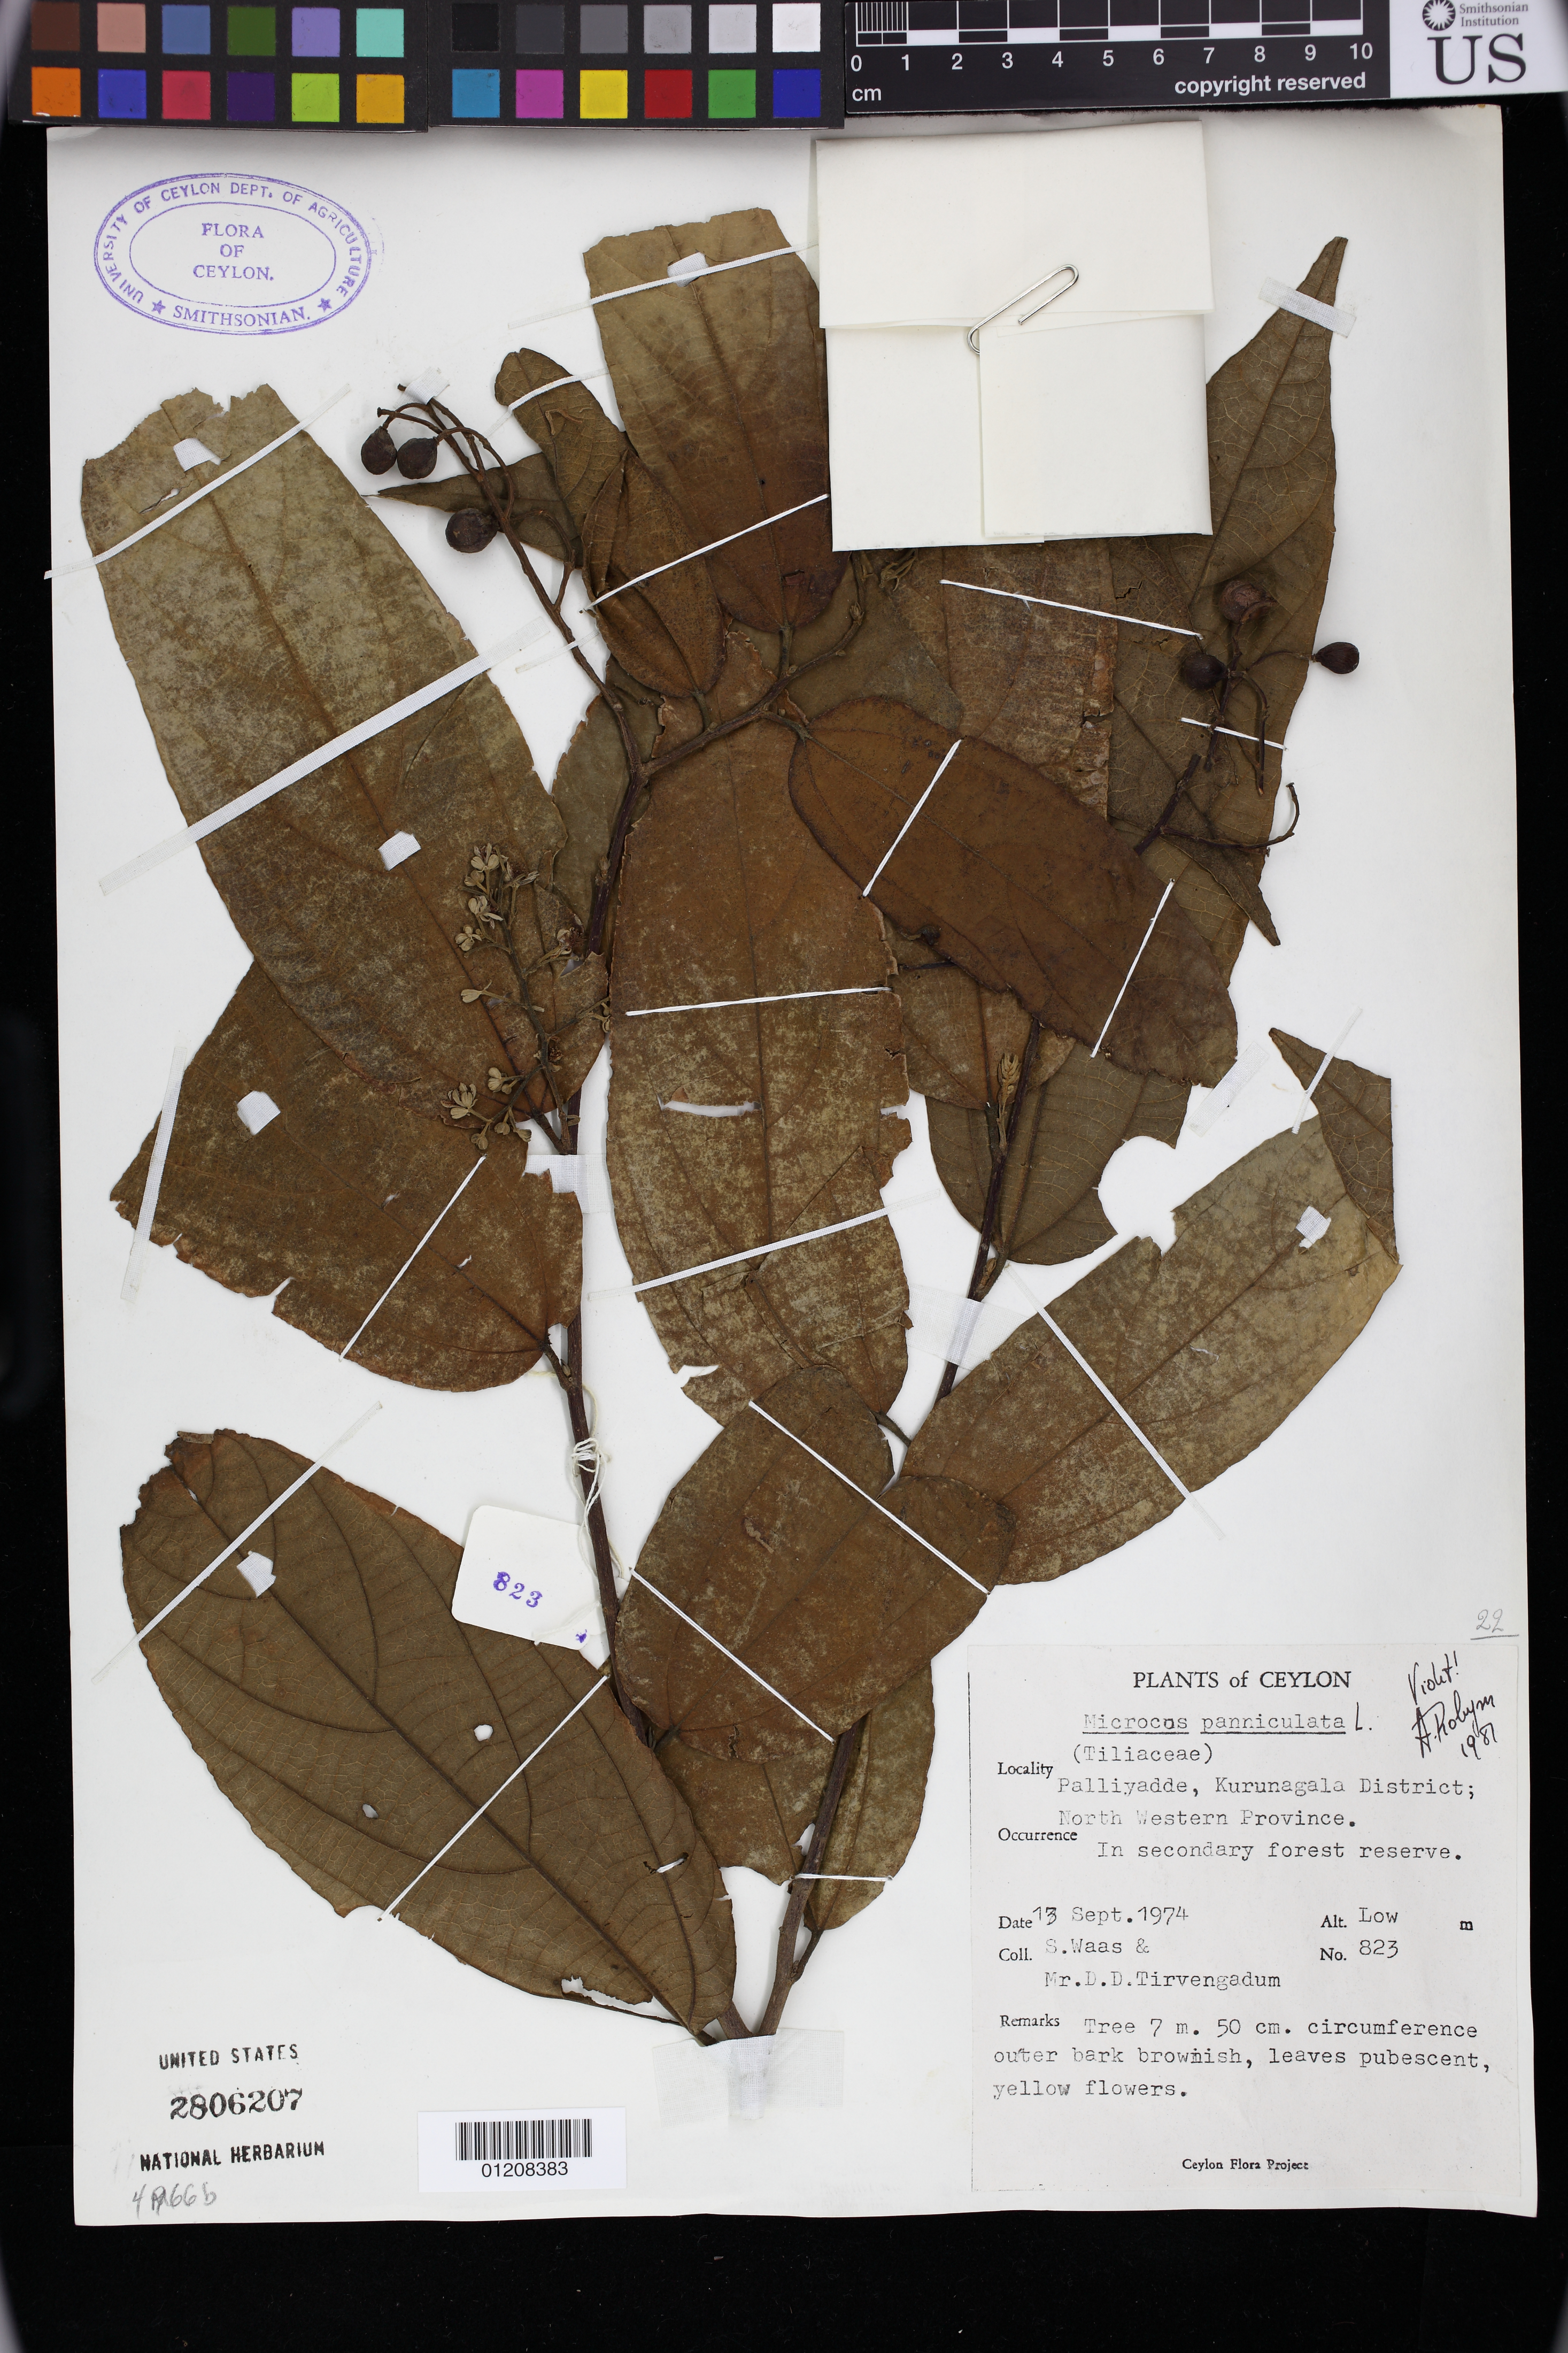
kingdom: Plantae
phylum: Tracheophyta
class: Magnoliopsida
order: Malvales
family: Malvaceae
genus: Microcos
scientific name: Microcos paniculata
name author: L.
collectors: S. Waas & D. Tirvengadum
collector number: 823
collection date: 1974-09-13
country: Sri Lanka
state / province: North Western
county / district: North Western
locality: Palliyadde. Kurunegala.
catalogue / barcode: US 2806207